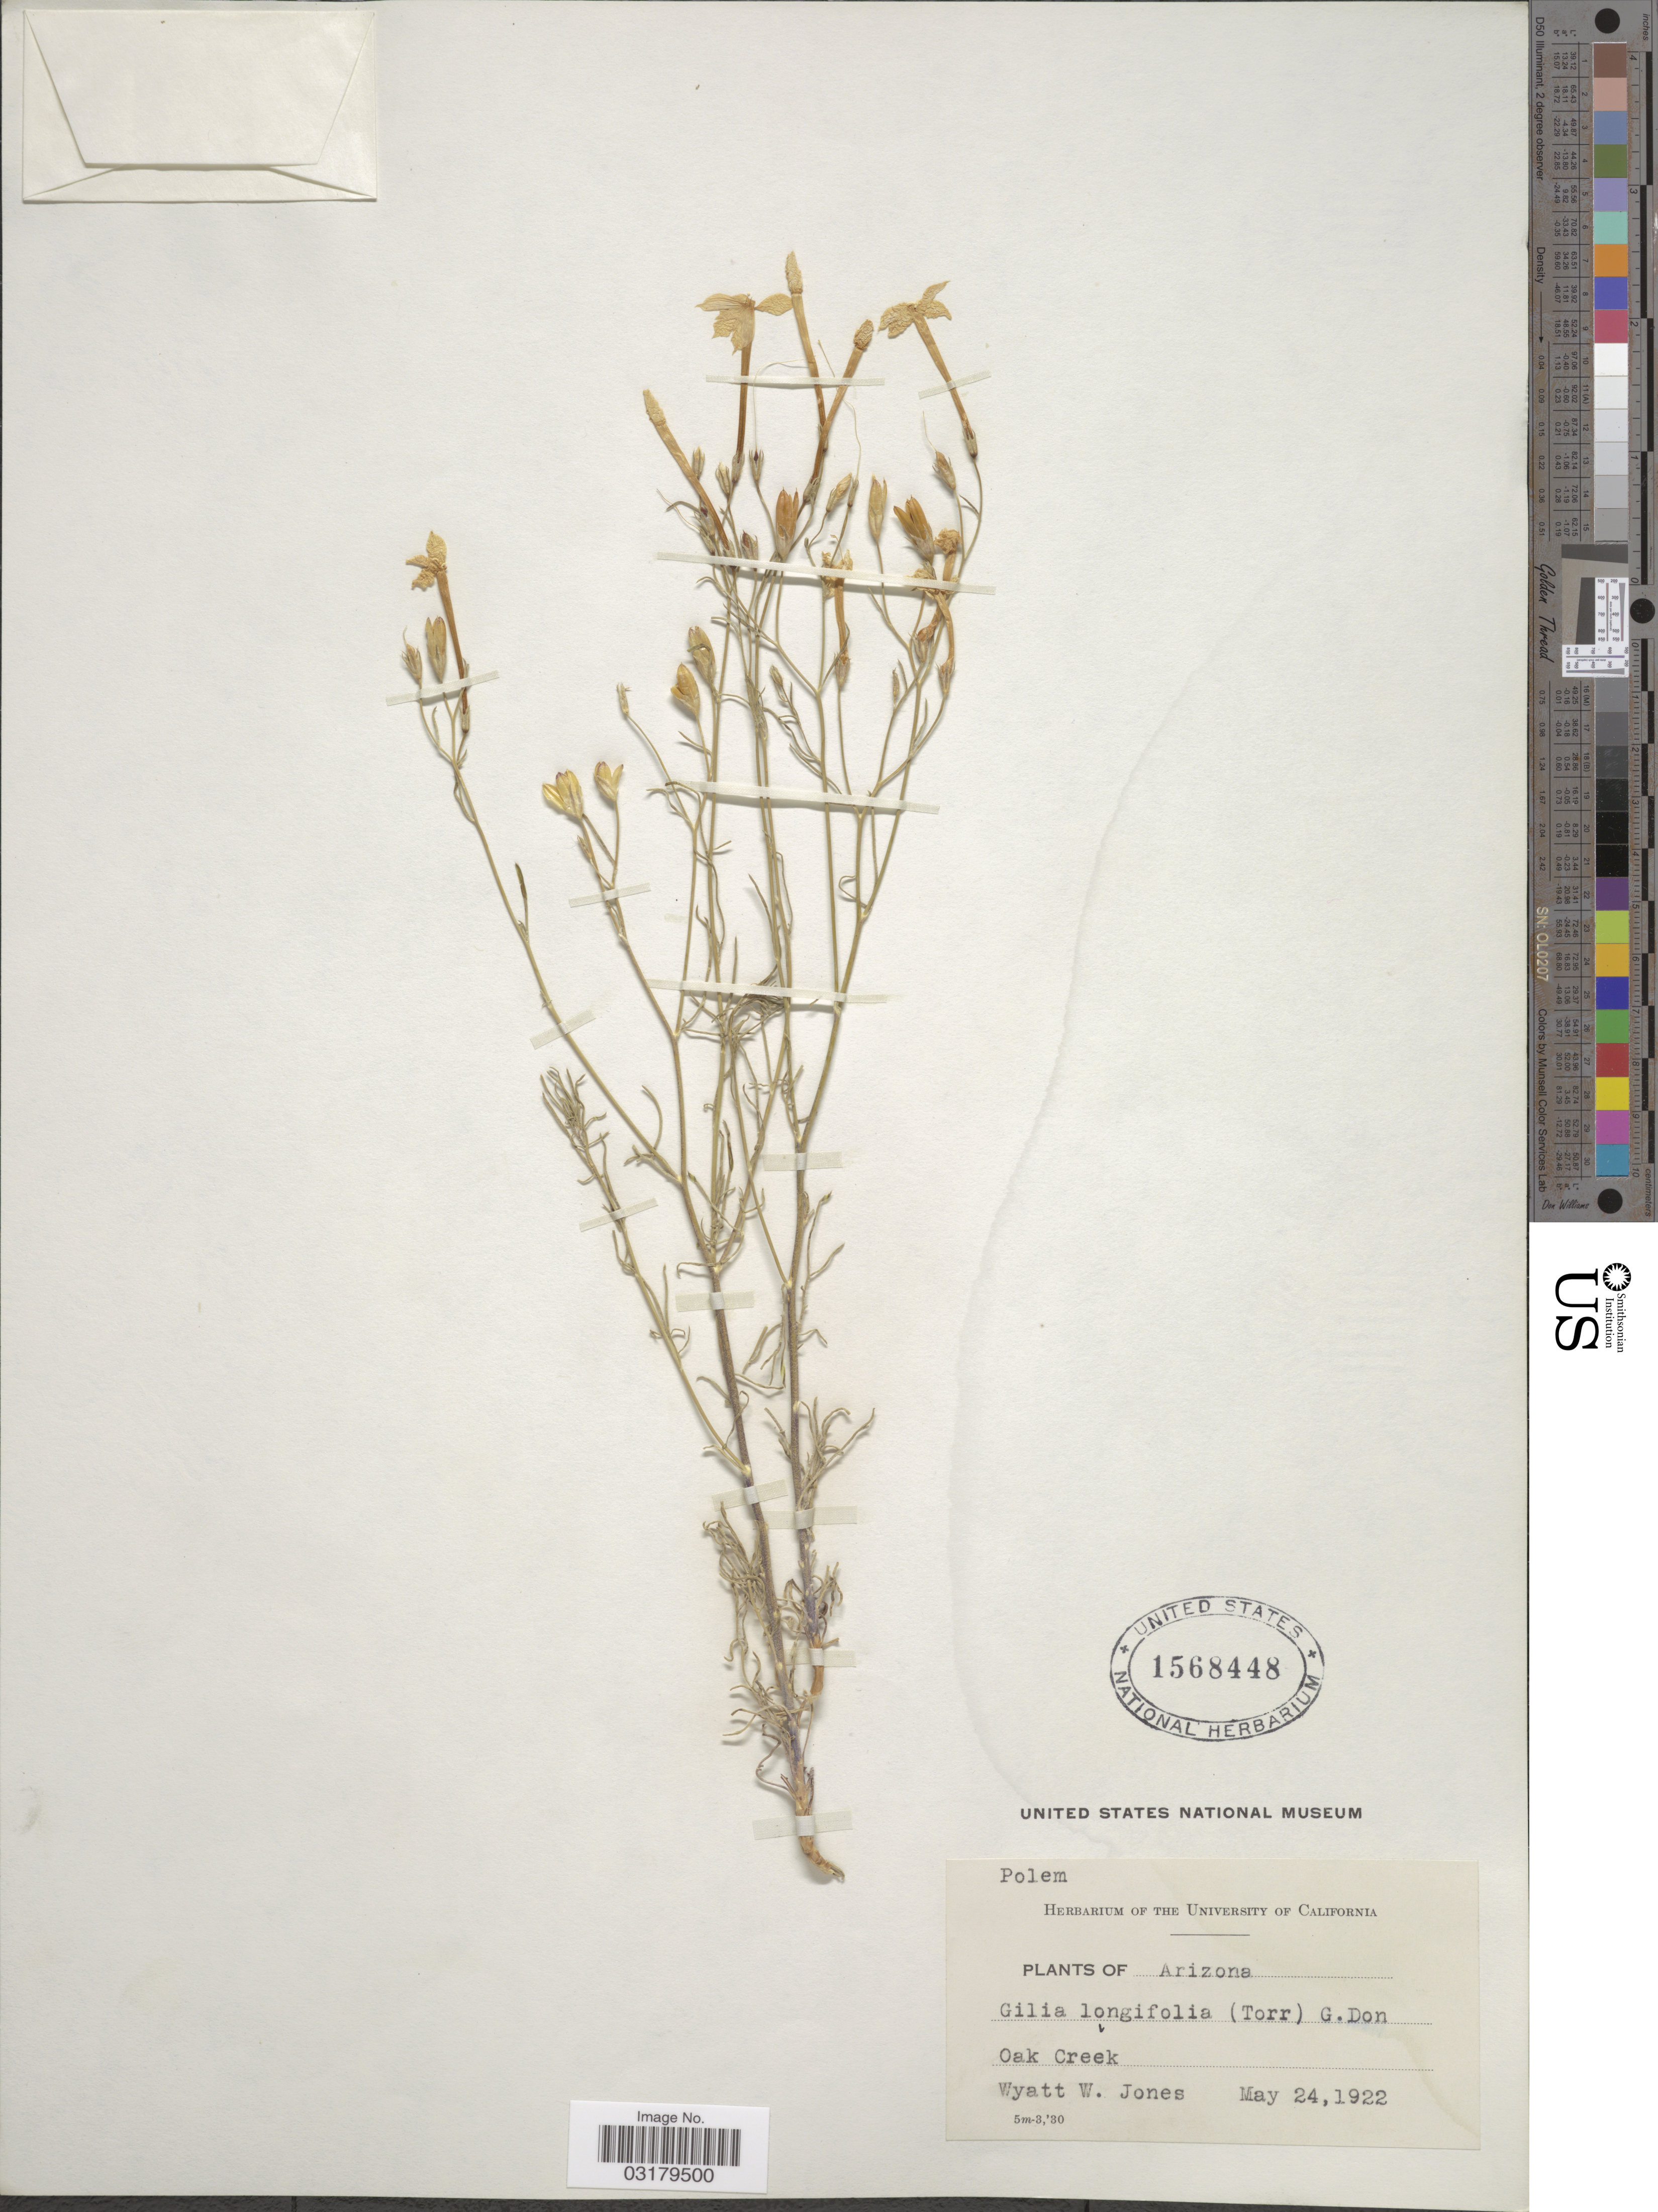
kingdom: Plantae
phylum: Tracheophyta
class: Magnoliopsida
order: Ericales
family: Polemoniaceae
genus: Ipomopsis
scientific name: Ipomopsis longiflora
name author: (Torr.) V.E. Grant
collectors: W. W. Jones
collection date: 1922-05-24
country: United States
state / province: Arizona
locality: Oak Creek.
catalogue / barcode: US 1568448